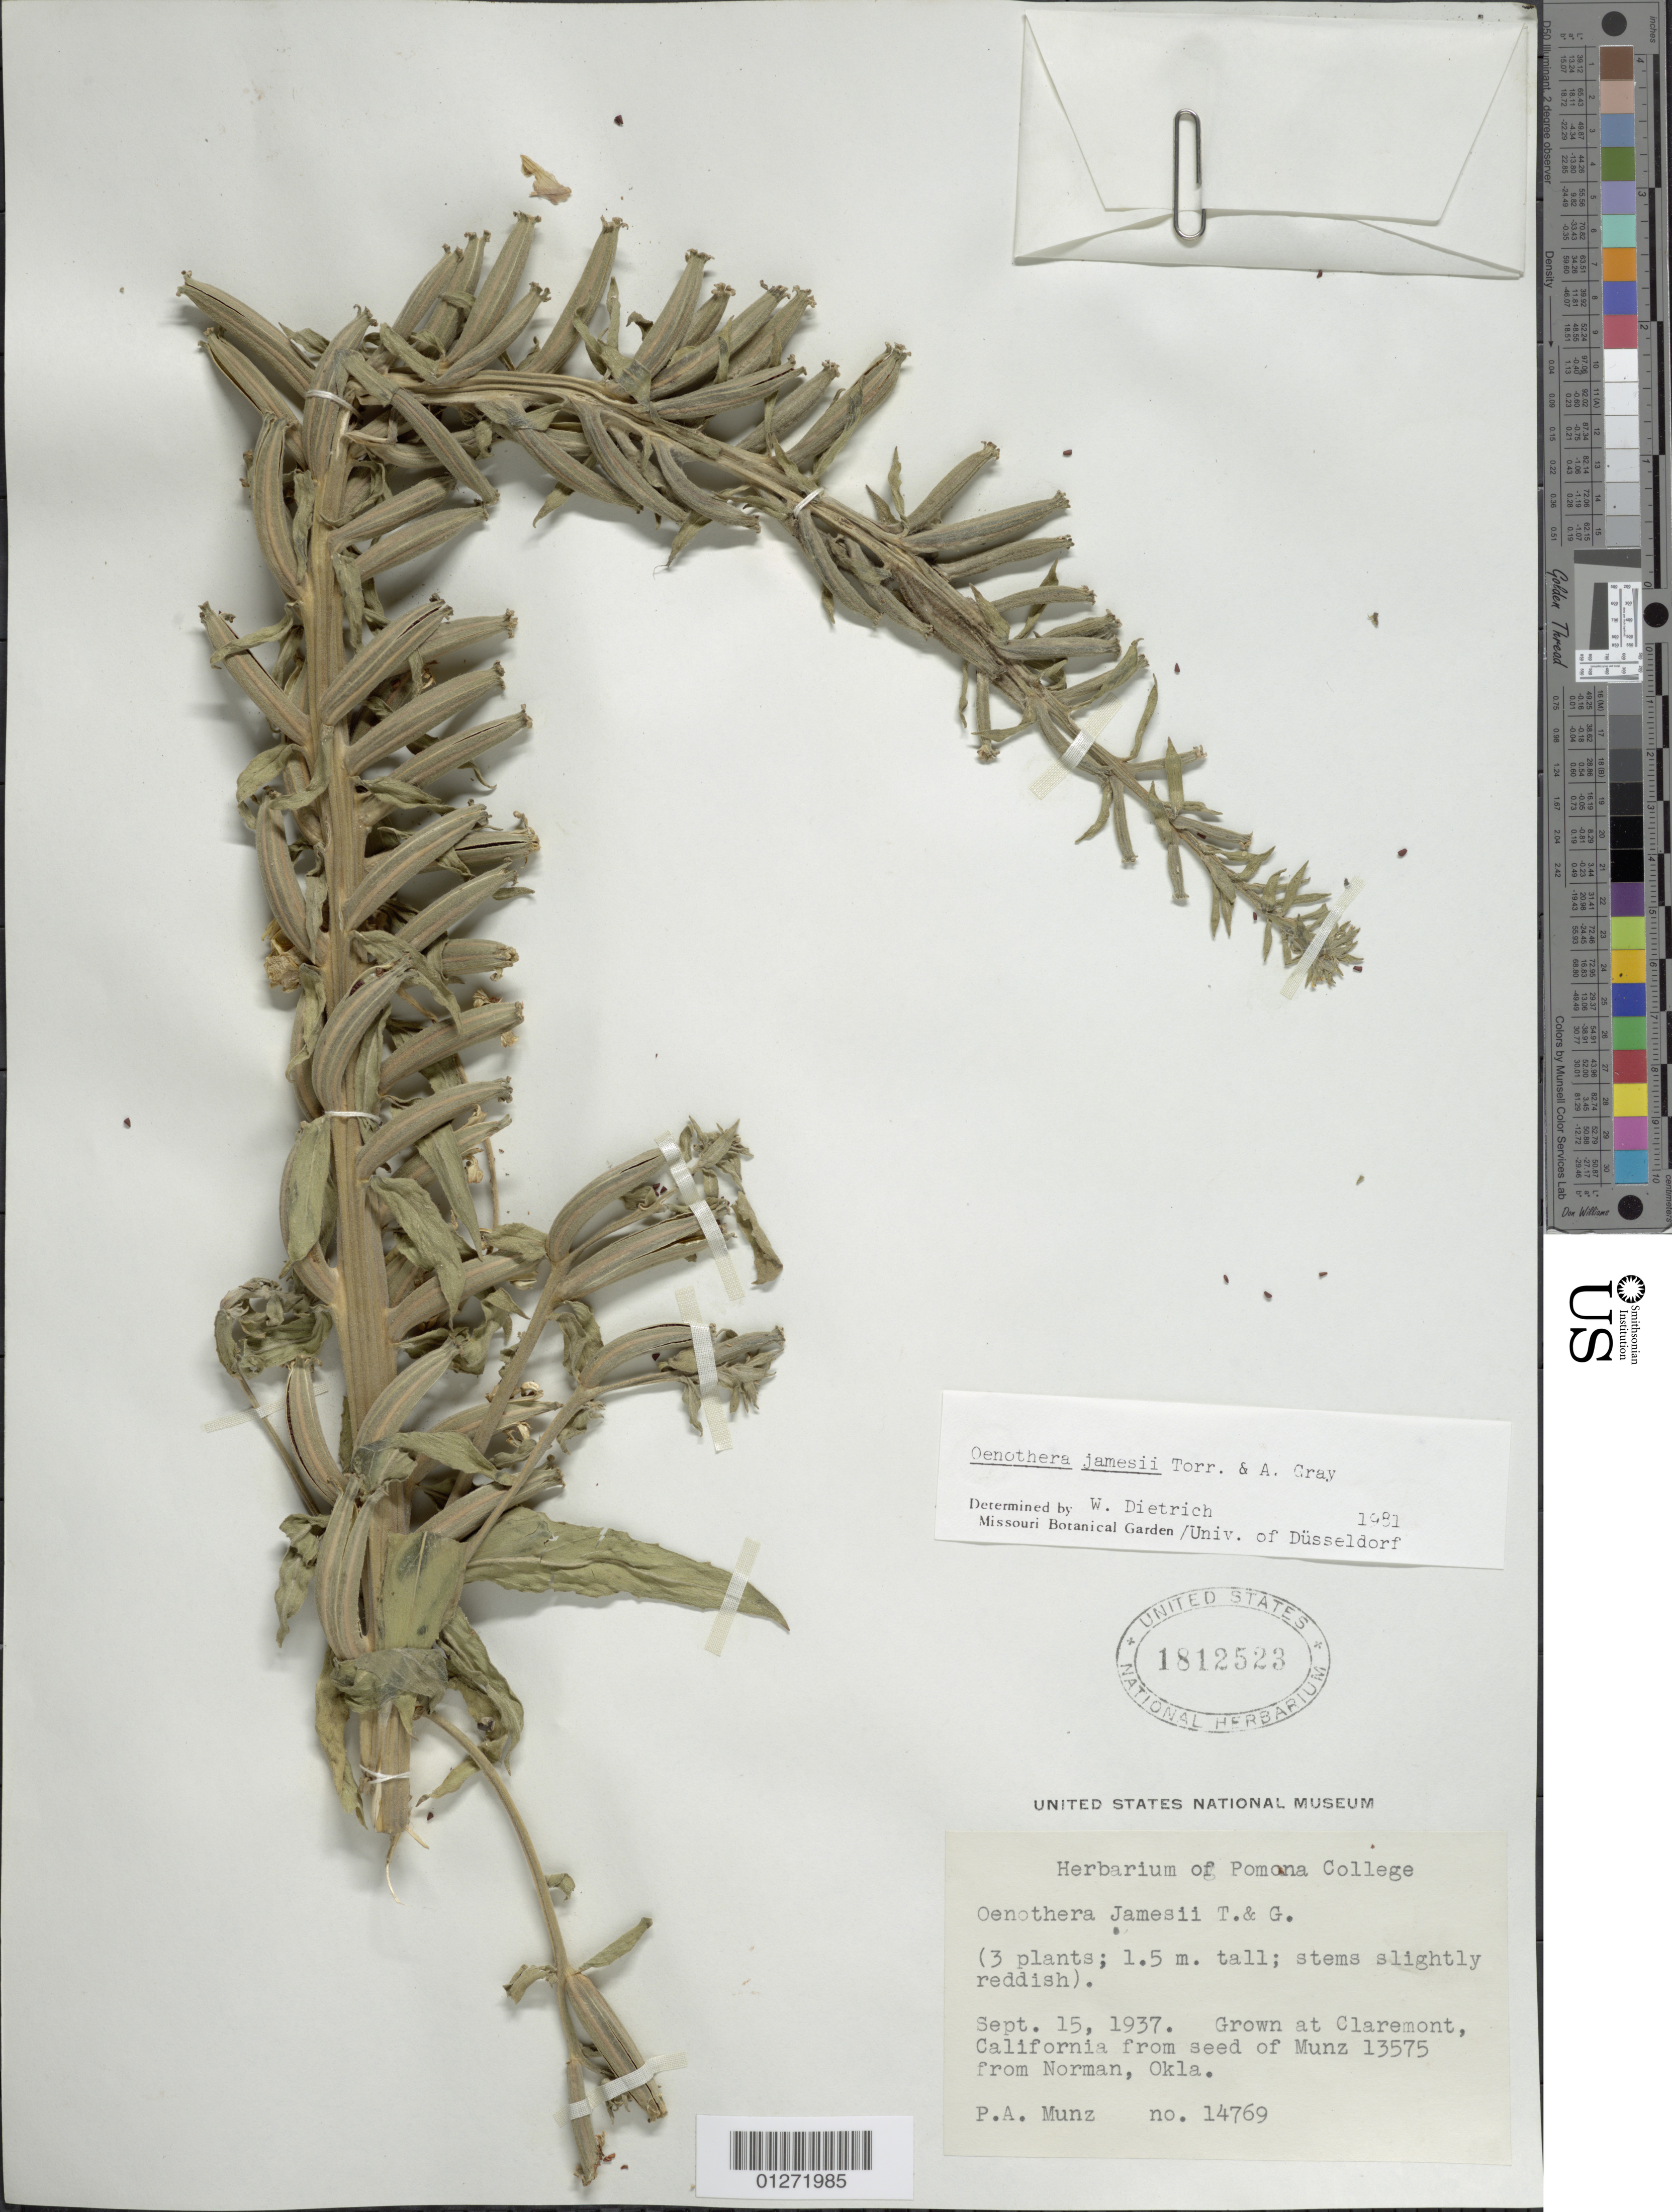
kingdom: Plantae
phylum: Tracheophyta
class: Magnoliopsida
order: Myrtales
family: Onagraceae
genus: Oenothera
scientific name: Oenothera jamesii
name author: Torr. & A. Gray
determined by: Dietrich, W.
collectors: P. A. Munz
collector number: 14769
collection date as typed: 15 Sep 1937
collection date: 1937-09-15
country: United States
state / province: California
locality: Pomona College, Claremont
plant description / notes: Grown from seed of Munz 13575 from Norman , Okla.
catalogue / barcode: US 1812523